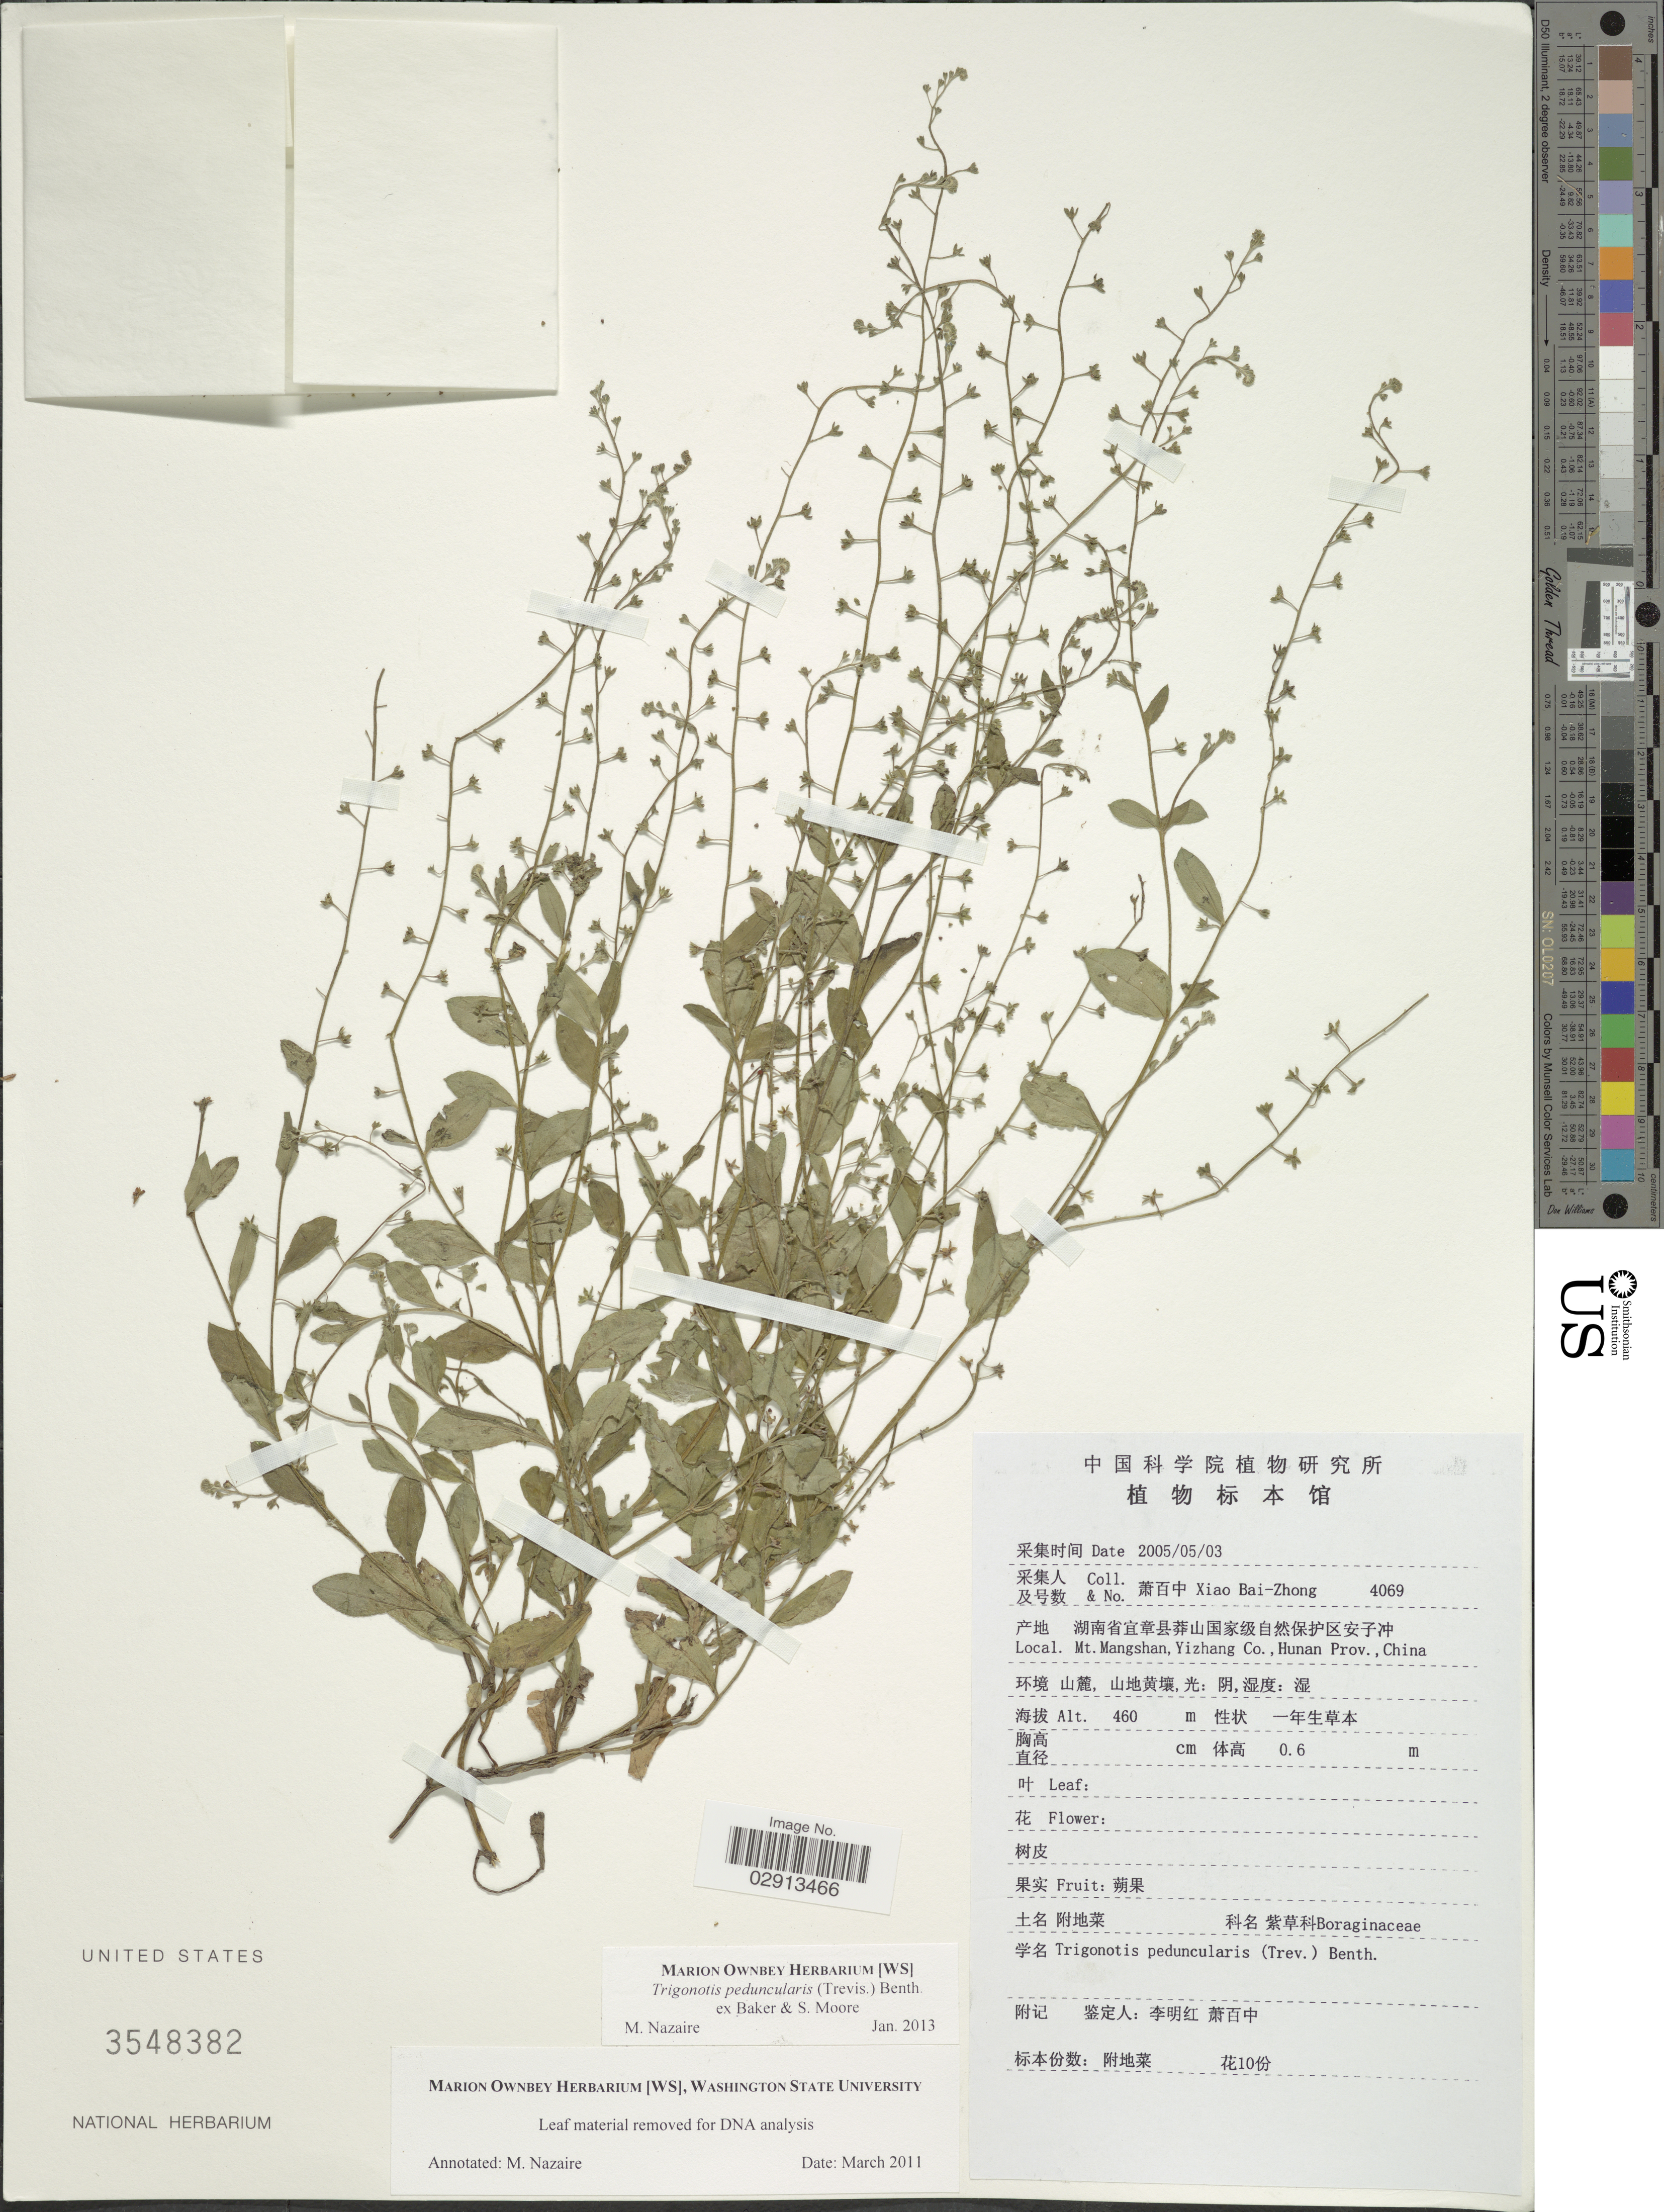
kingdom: Plantae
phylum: Tracheophyta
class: Magnoliopsida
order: Boraginales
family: Boraginaceae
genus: Trigonotis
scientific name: Trigonotis peduncularis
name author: (Trevis.) Benth. ex Baker et al.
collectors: B. Z. Xiao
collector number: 4069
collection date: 2005-05-03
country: China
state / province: Hunan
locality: Mt. Mangshan, Yizhang Co., Hunan Prov.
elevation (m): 460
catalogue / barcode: US 3548382